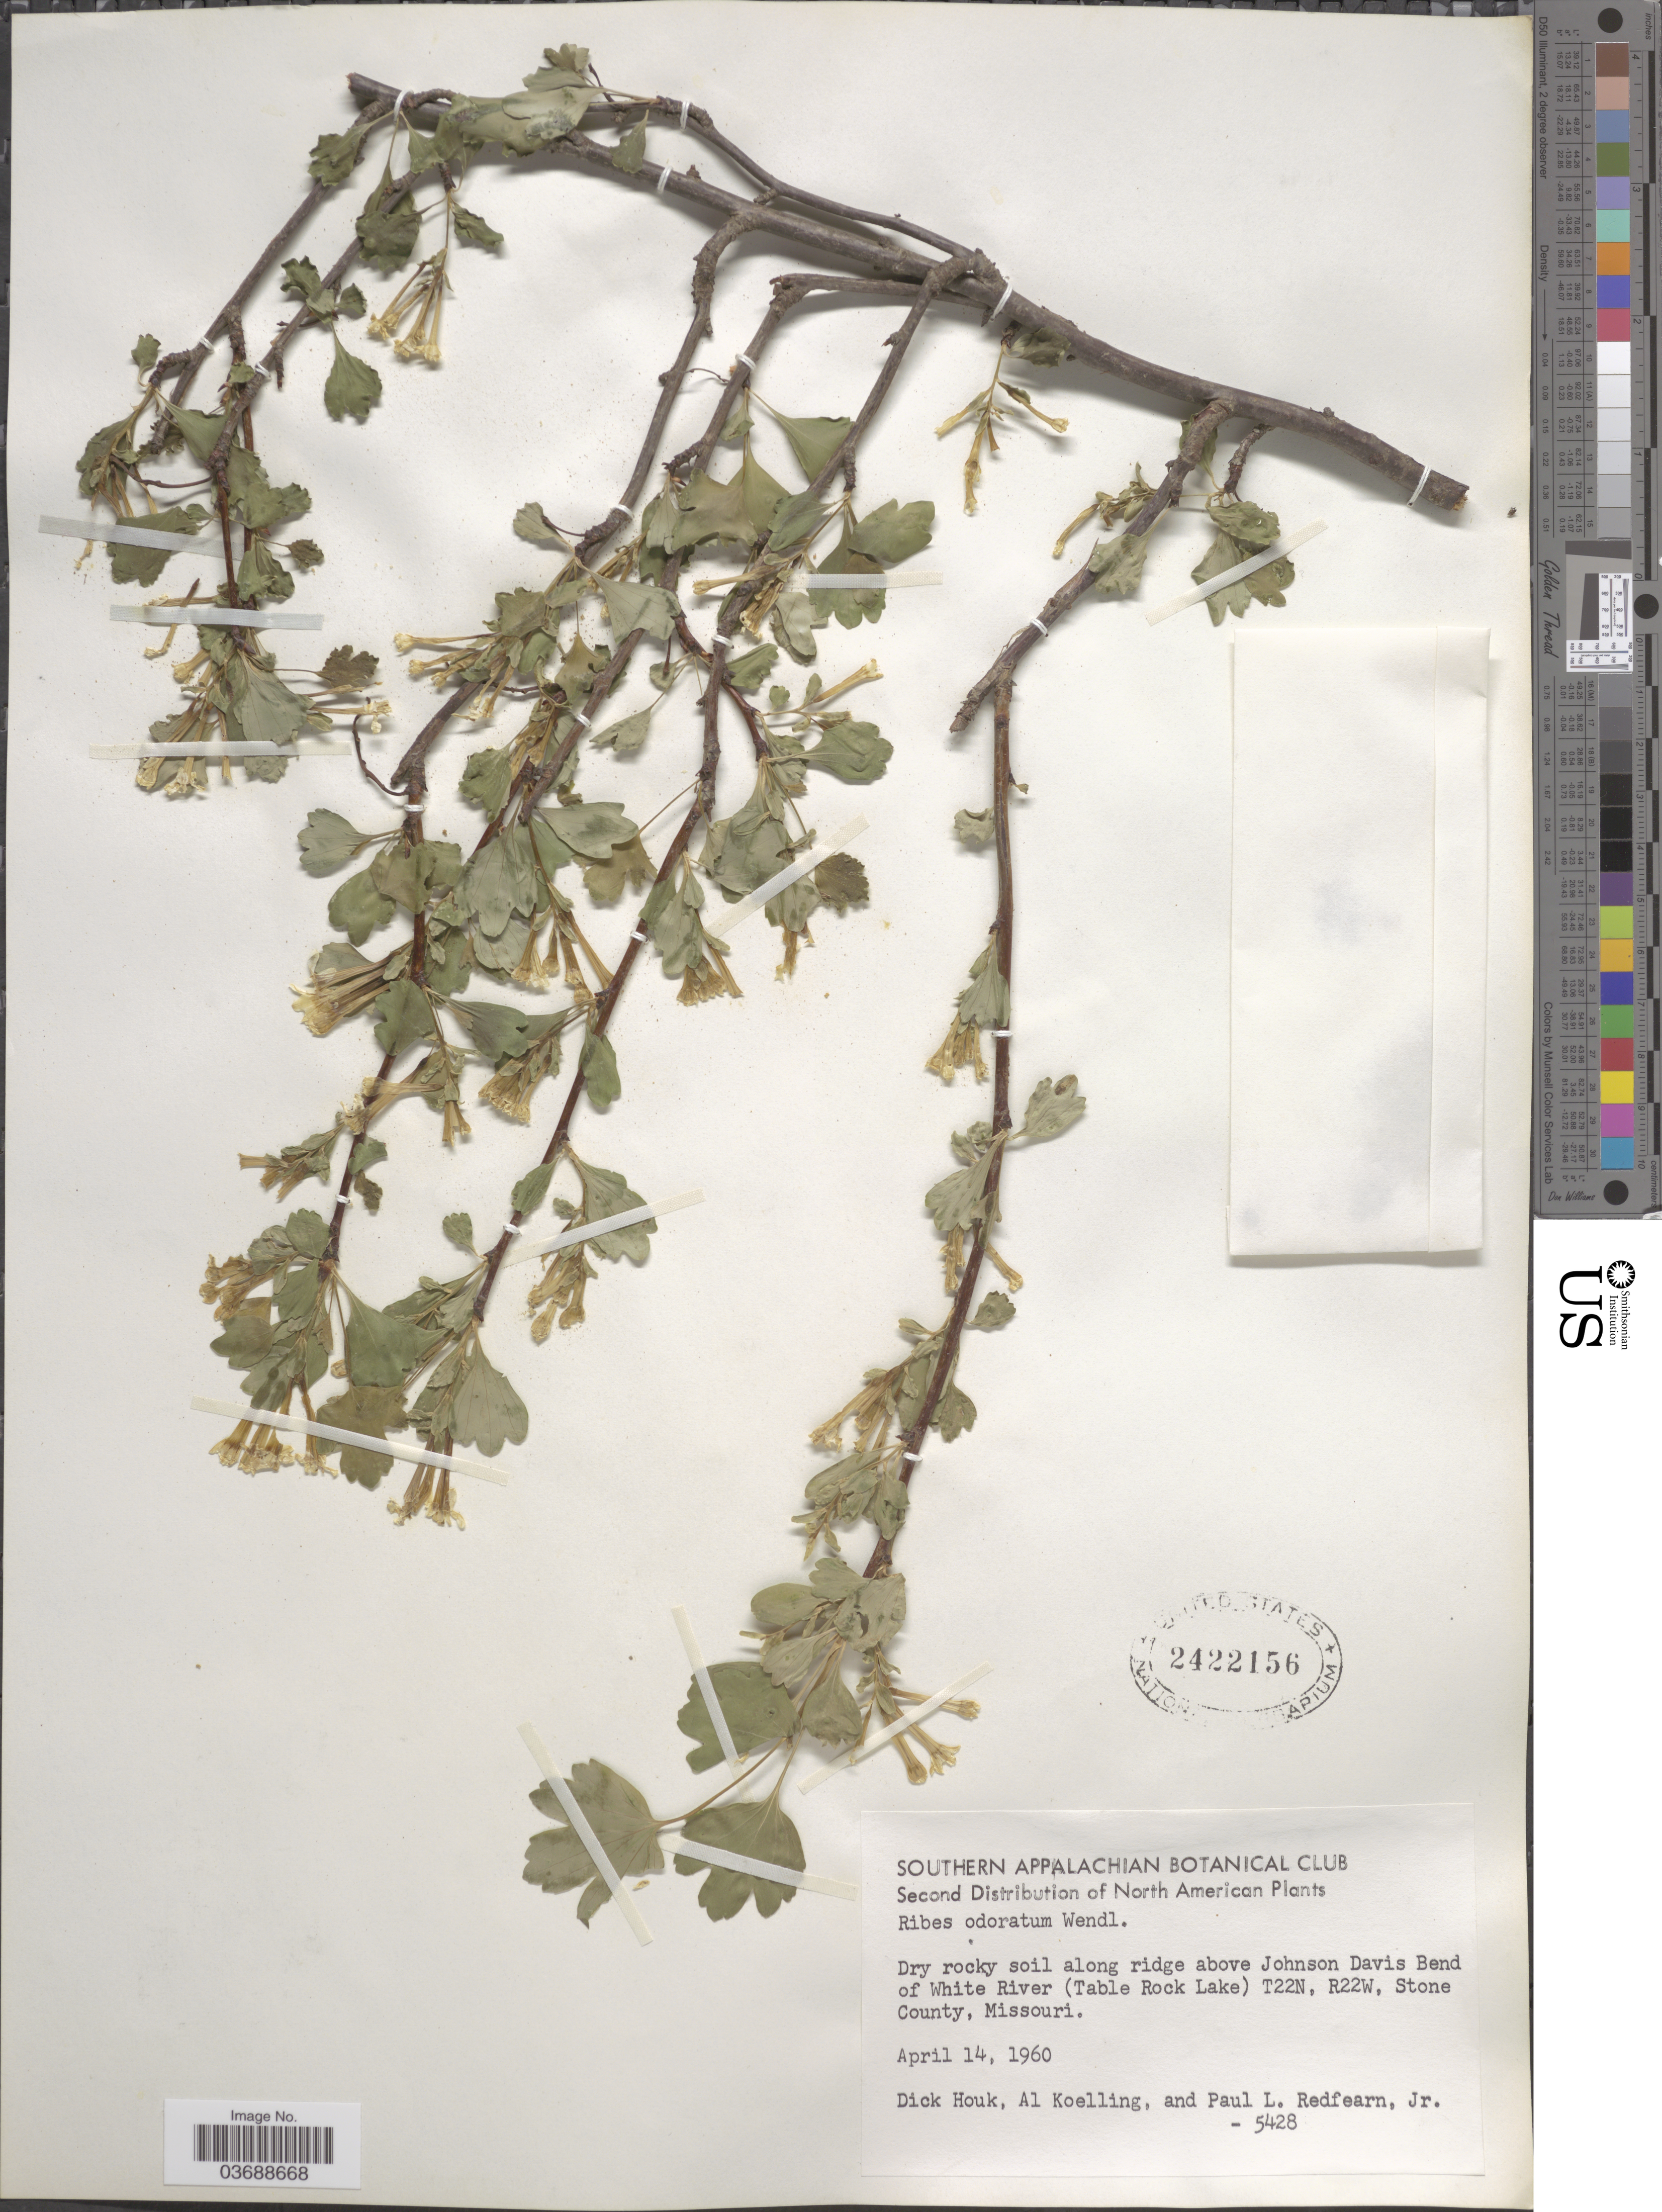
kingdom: Plantae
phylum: Tracheophyta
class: Magnoliopsida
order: Saxifragales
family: Grossulariaceae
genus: Ribes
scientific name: Ribes odoratum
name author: H.L. Wendl.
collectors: D. Houk, A. Koelling & P. Redfearn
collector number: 5428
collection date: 1960-04-14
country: United States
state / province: Missouri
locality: Along ridge above Johnson Davis Bend of White River (Table Rock Lake) T22N, R22W, Stone County.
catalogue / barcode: US 2422156